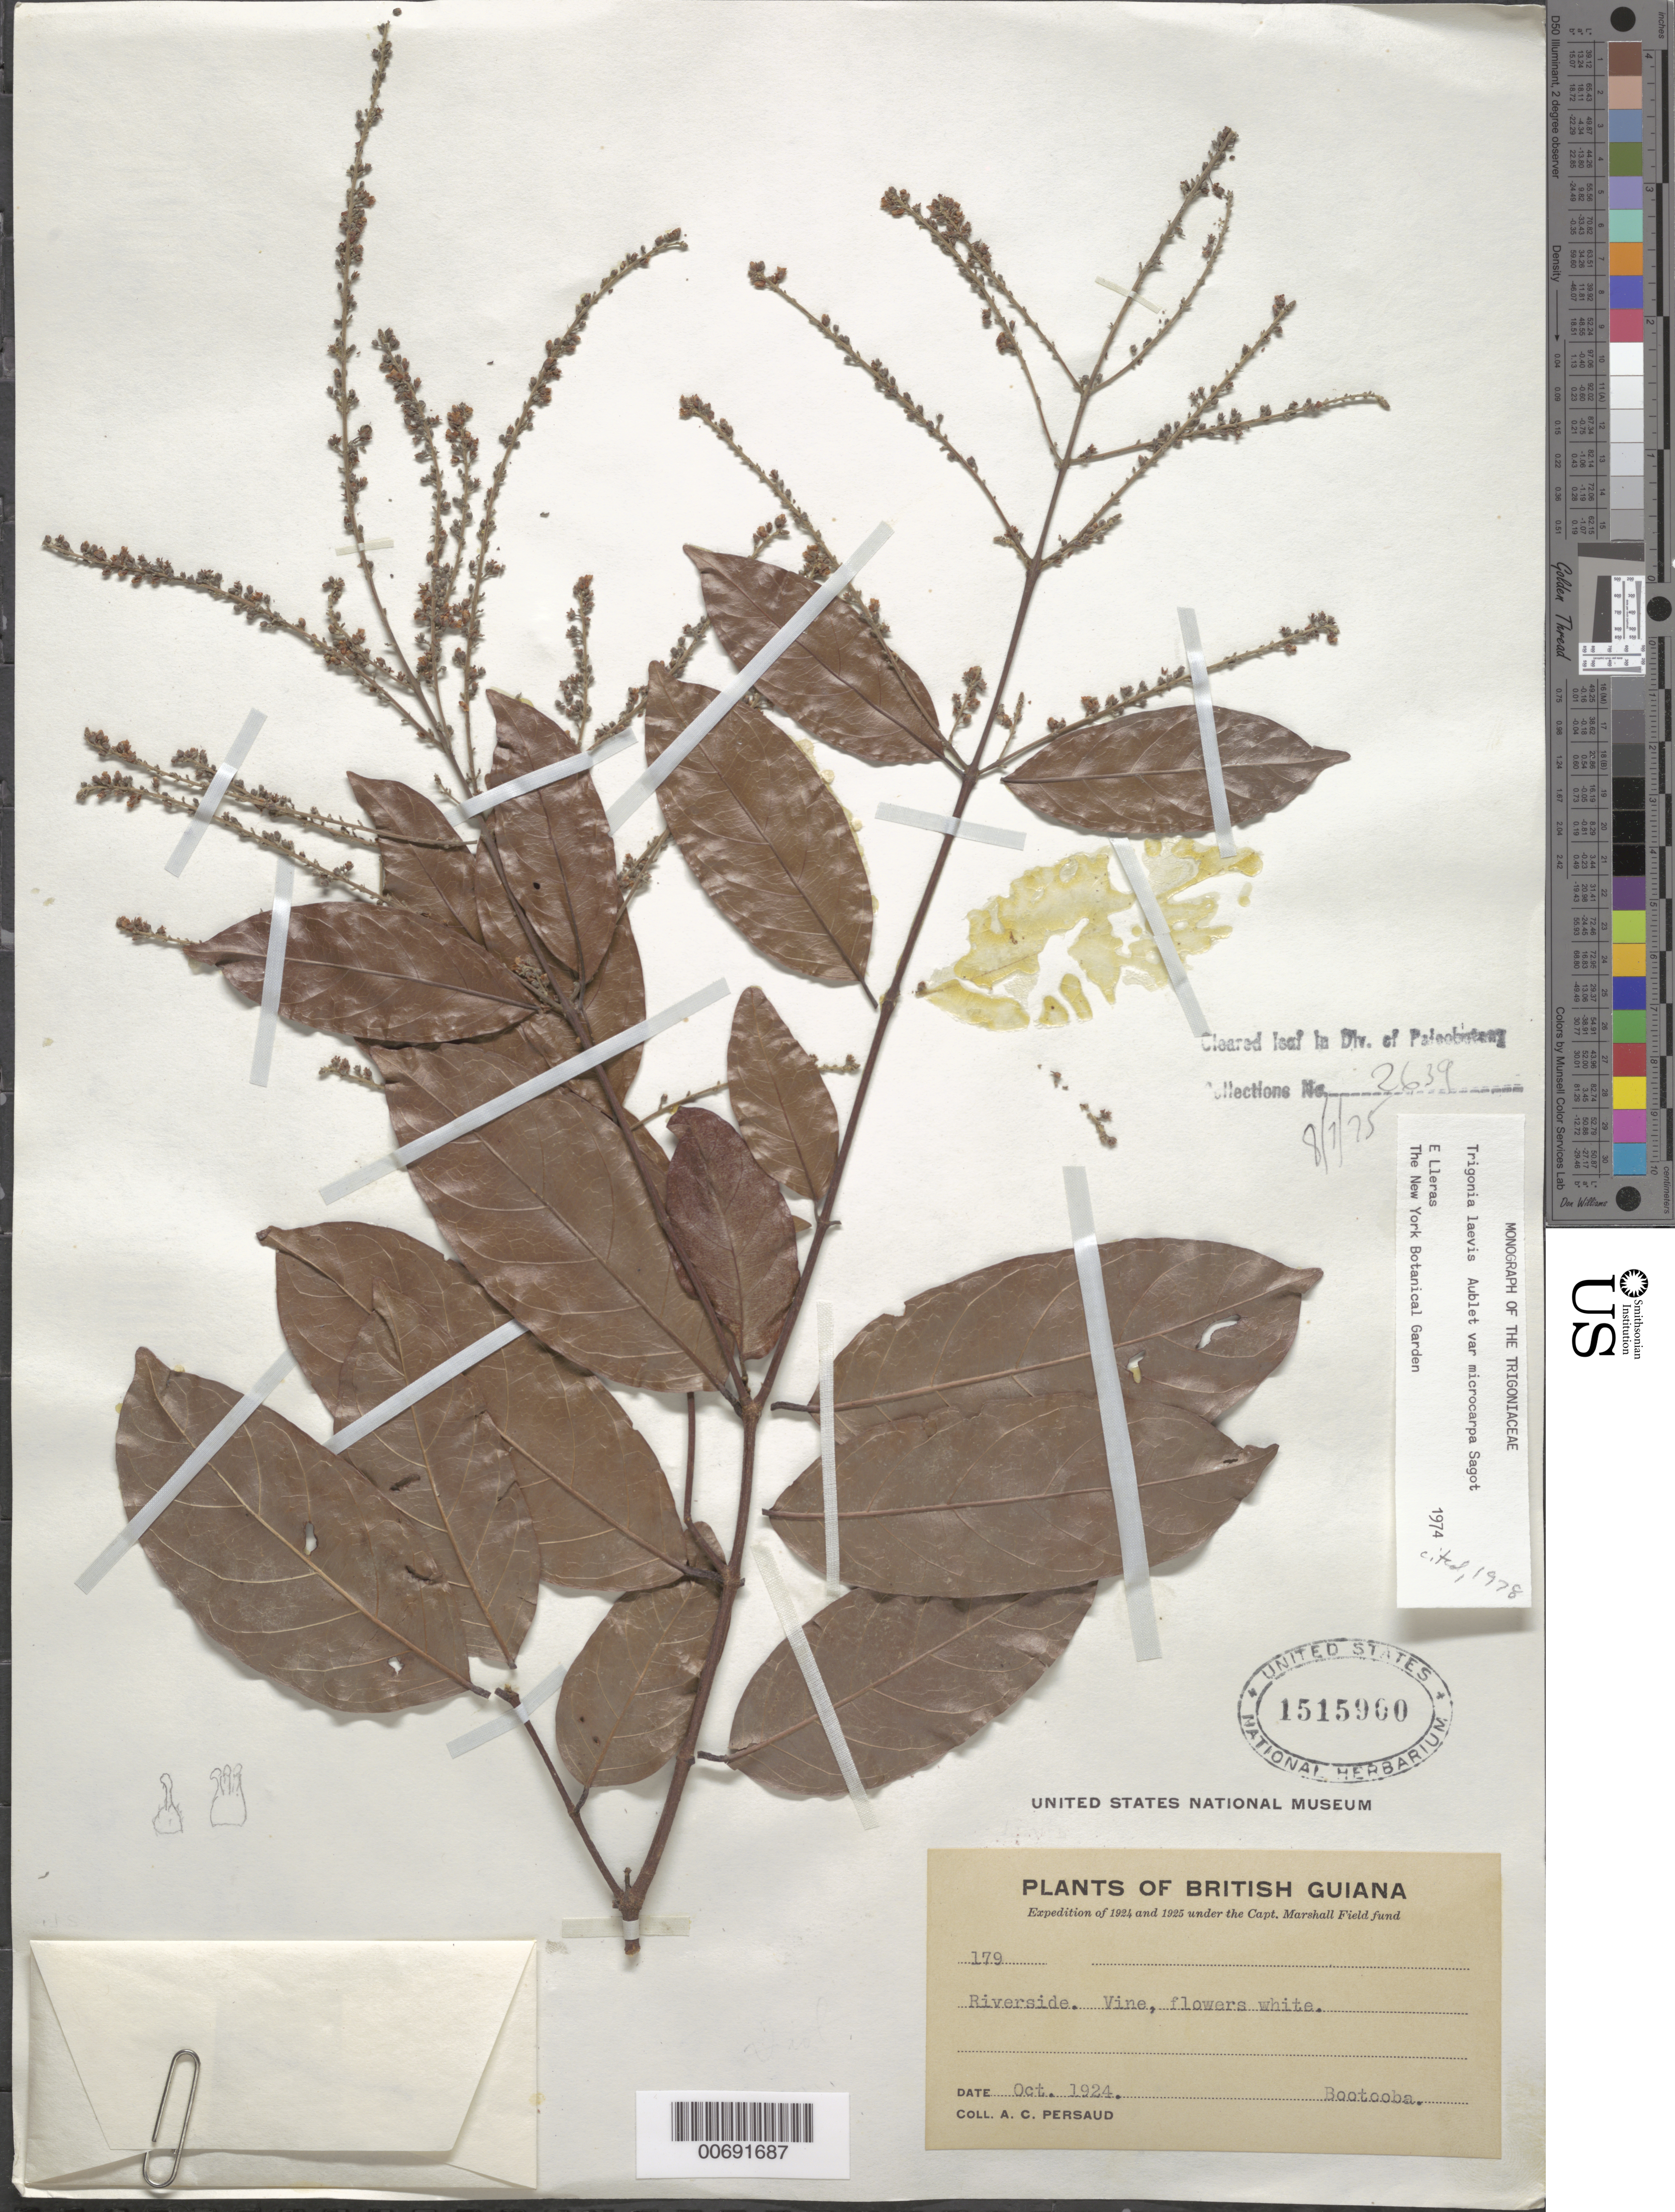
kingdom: Plantae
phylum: Tracheophyta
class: Magnoliopsida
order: Malpighiales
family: Trigoniaceae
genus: Trigonia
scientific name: Trigonia laevis var. microcarpa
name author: (Sagot ex Warm.) Sagot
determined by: Lleras, E.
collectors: A. Persaud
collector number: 179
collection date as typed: Oct-24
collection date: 1924-10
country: Guyana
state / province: U. Demerara-Berbice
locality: Bootooba, Demerara R.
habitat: Riverside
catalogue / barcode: US 1515960